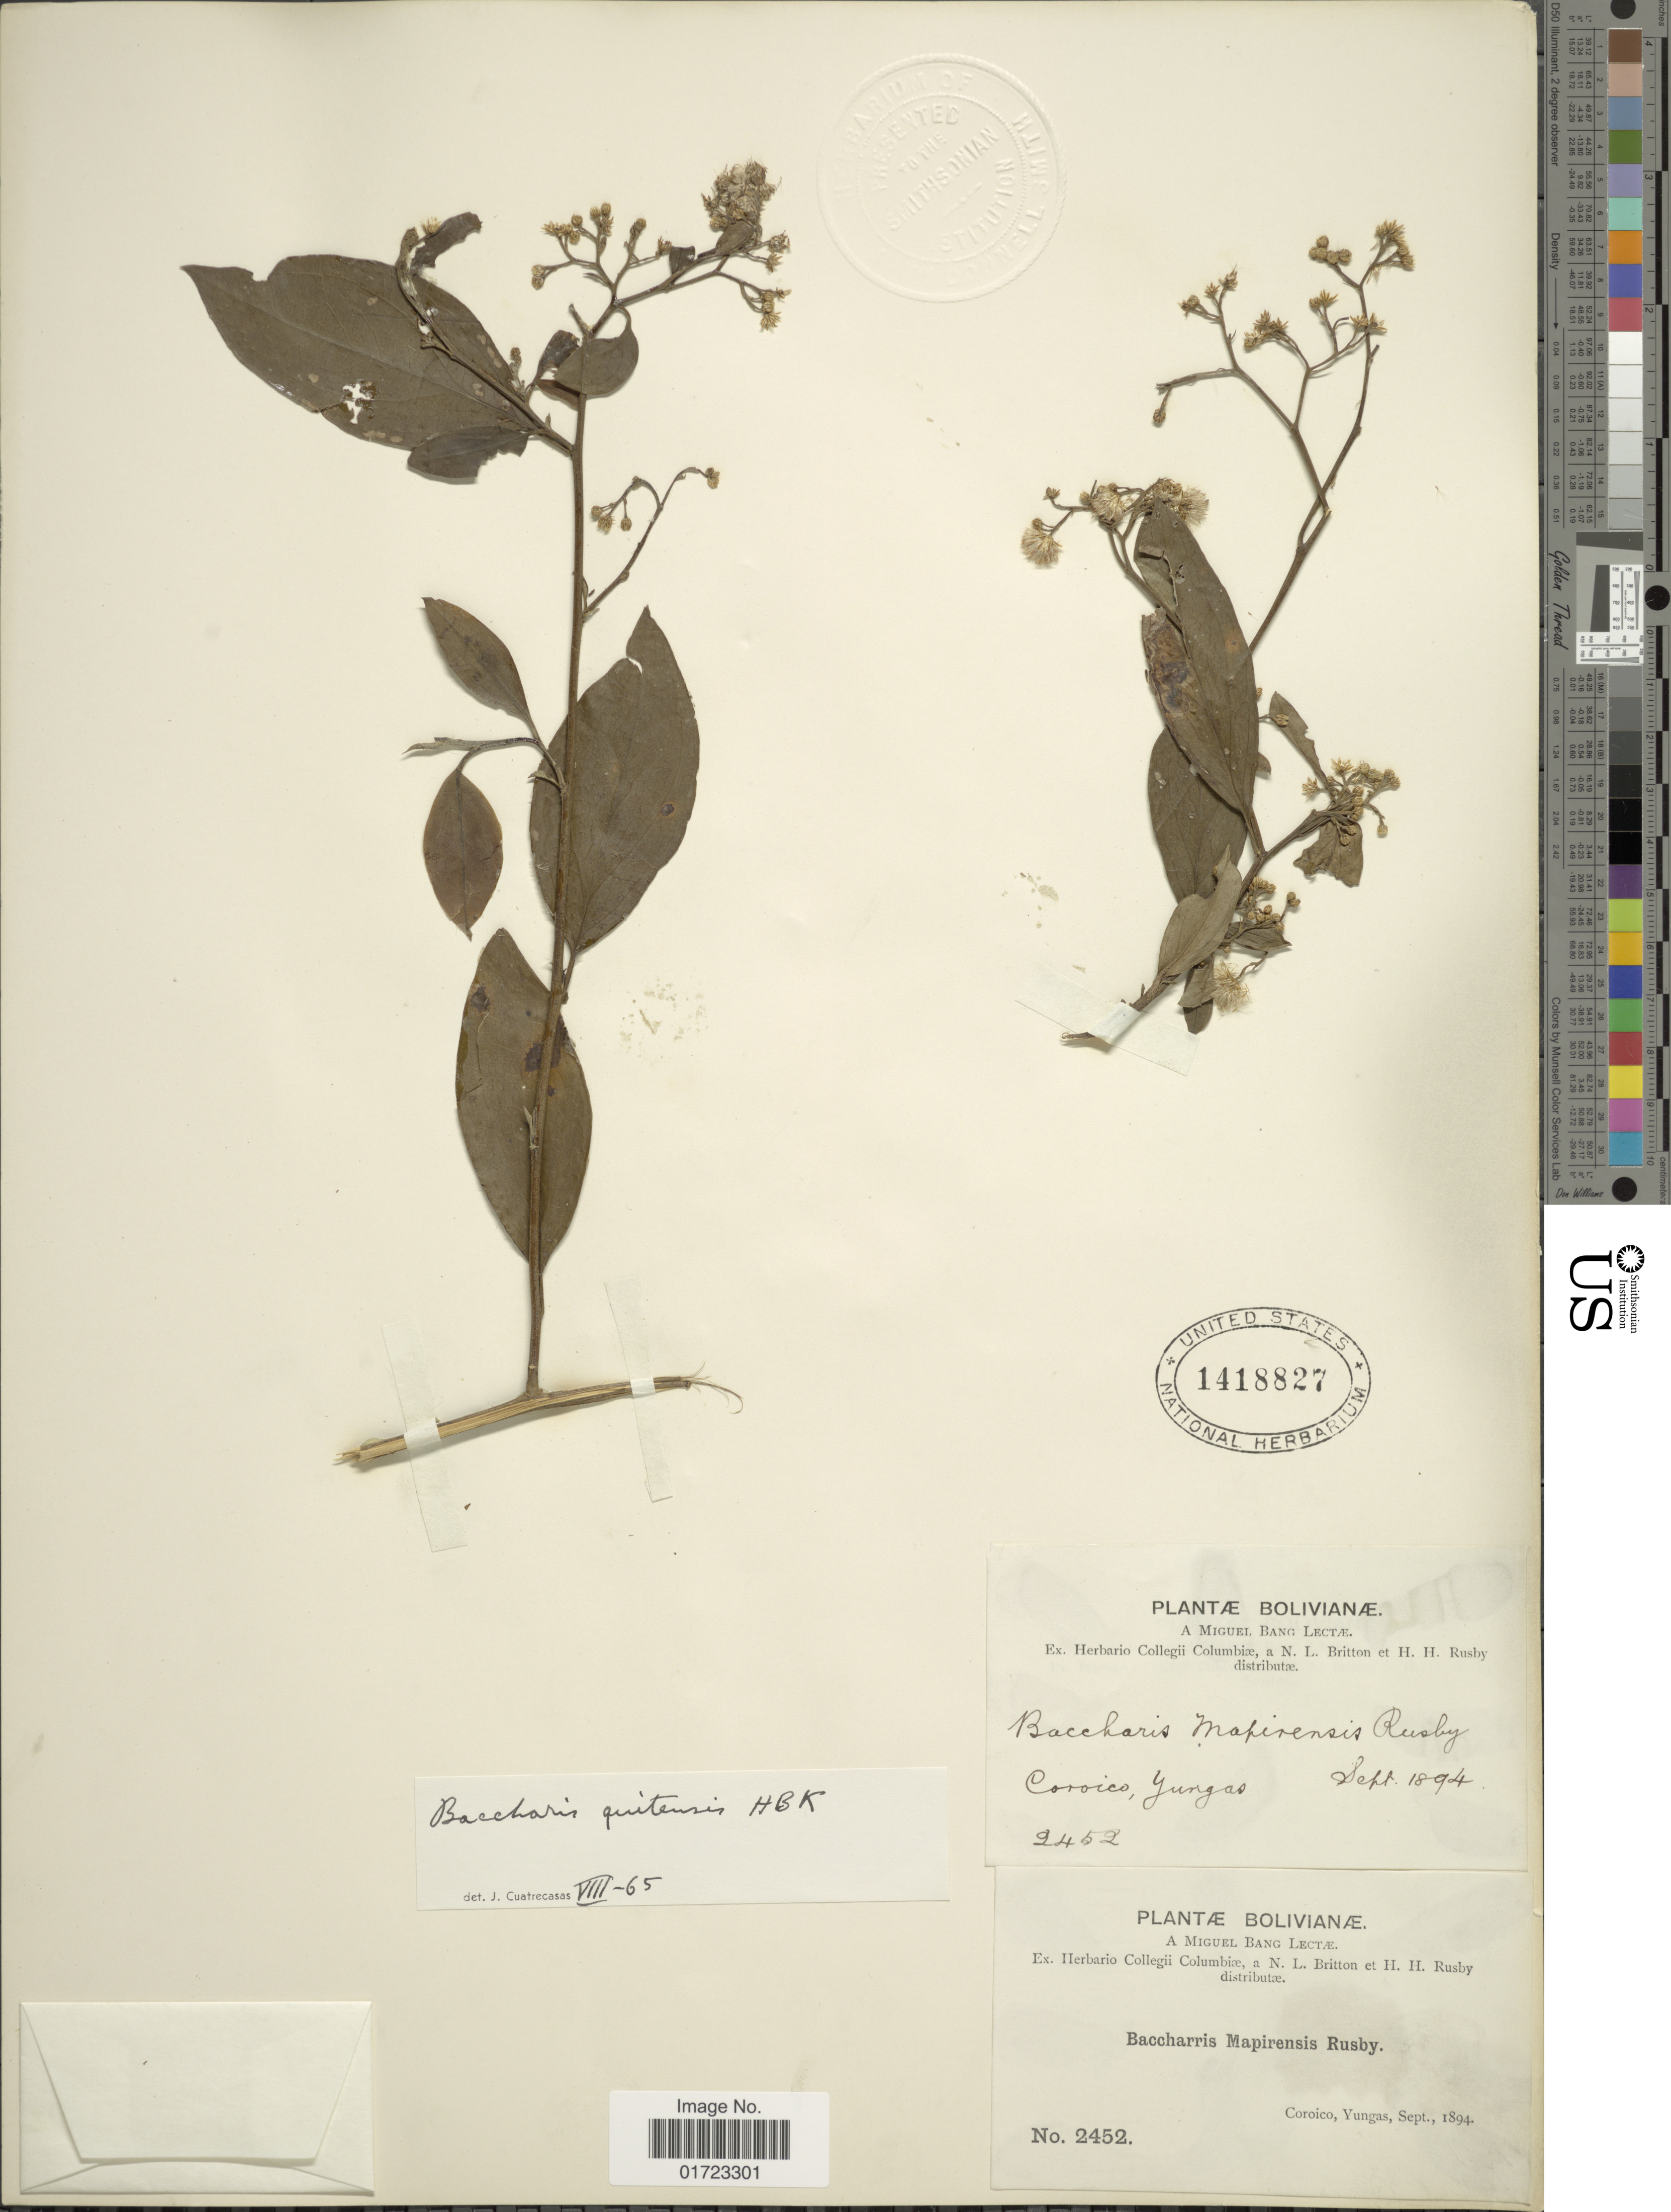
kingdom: Plantae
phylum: Tracheophyta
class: Magnoliopsida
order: Asterales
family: Asteraceae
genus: Baccharis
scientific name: Baccharis quitensis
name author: Kunth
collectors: M. Bang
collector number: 2452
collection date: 1894-09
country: Bolivia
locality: Coroica, Yungas.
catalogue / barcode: US 1418827